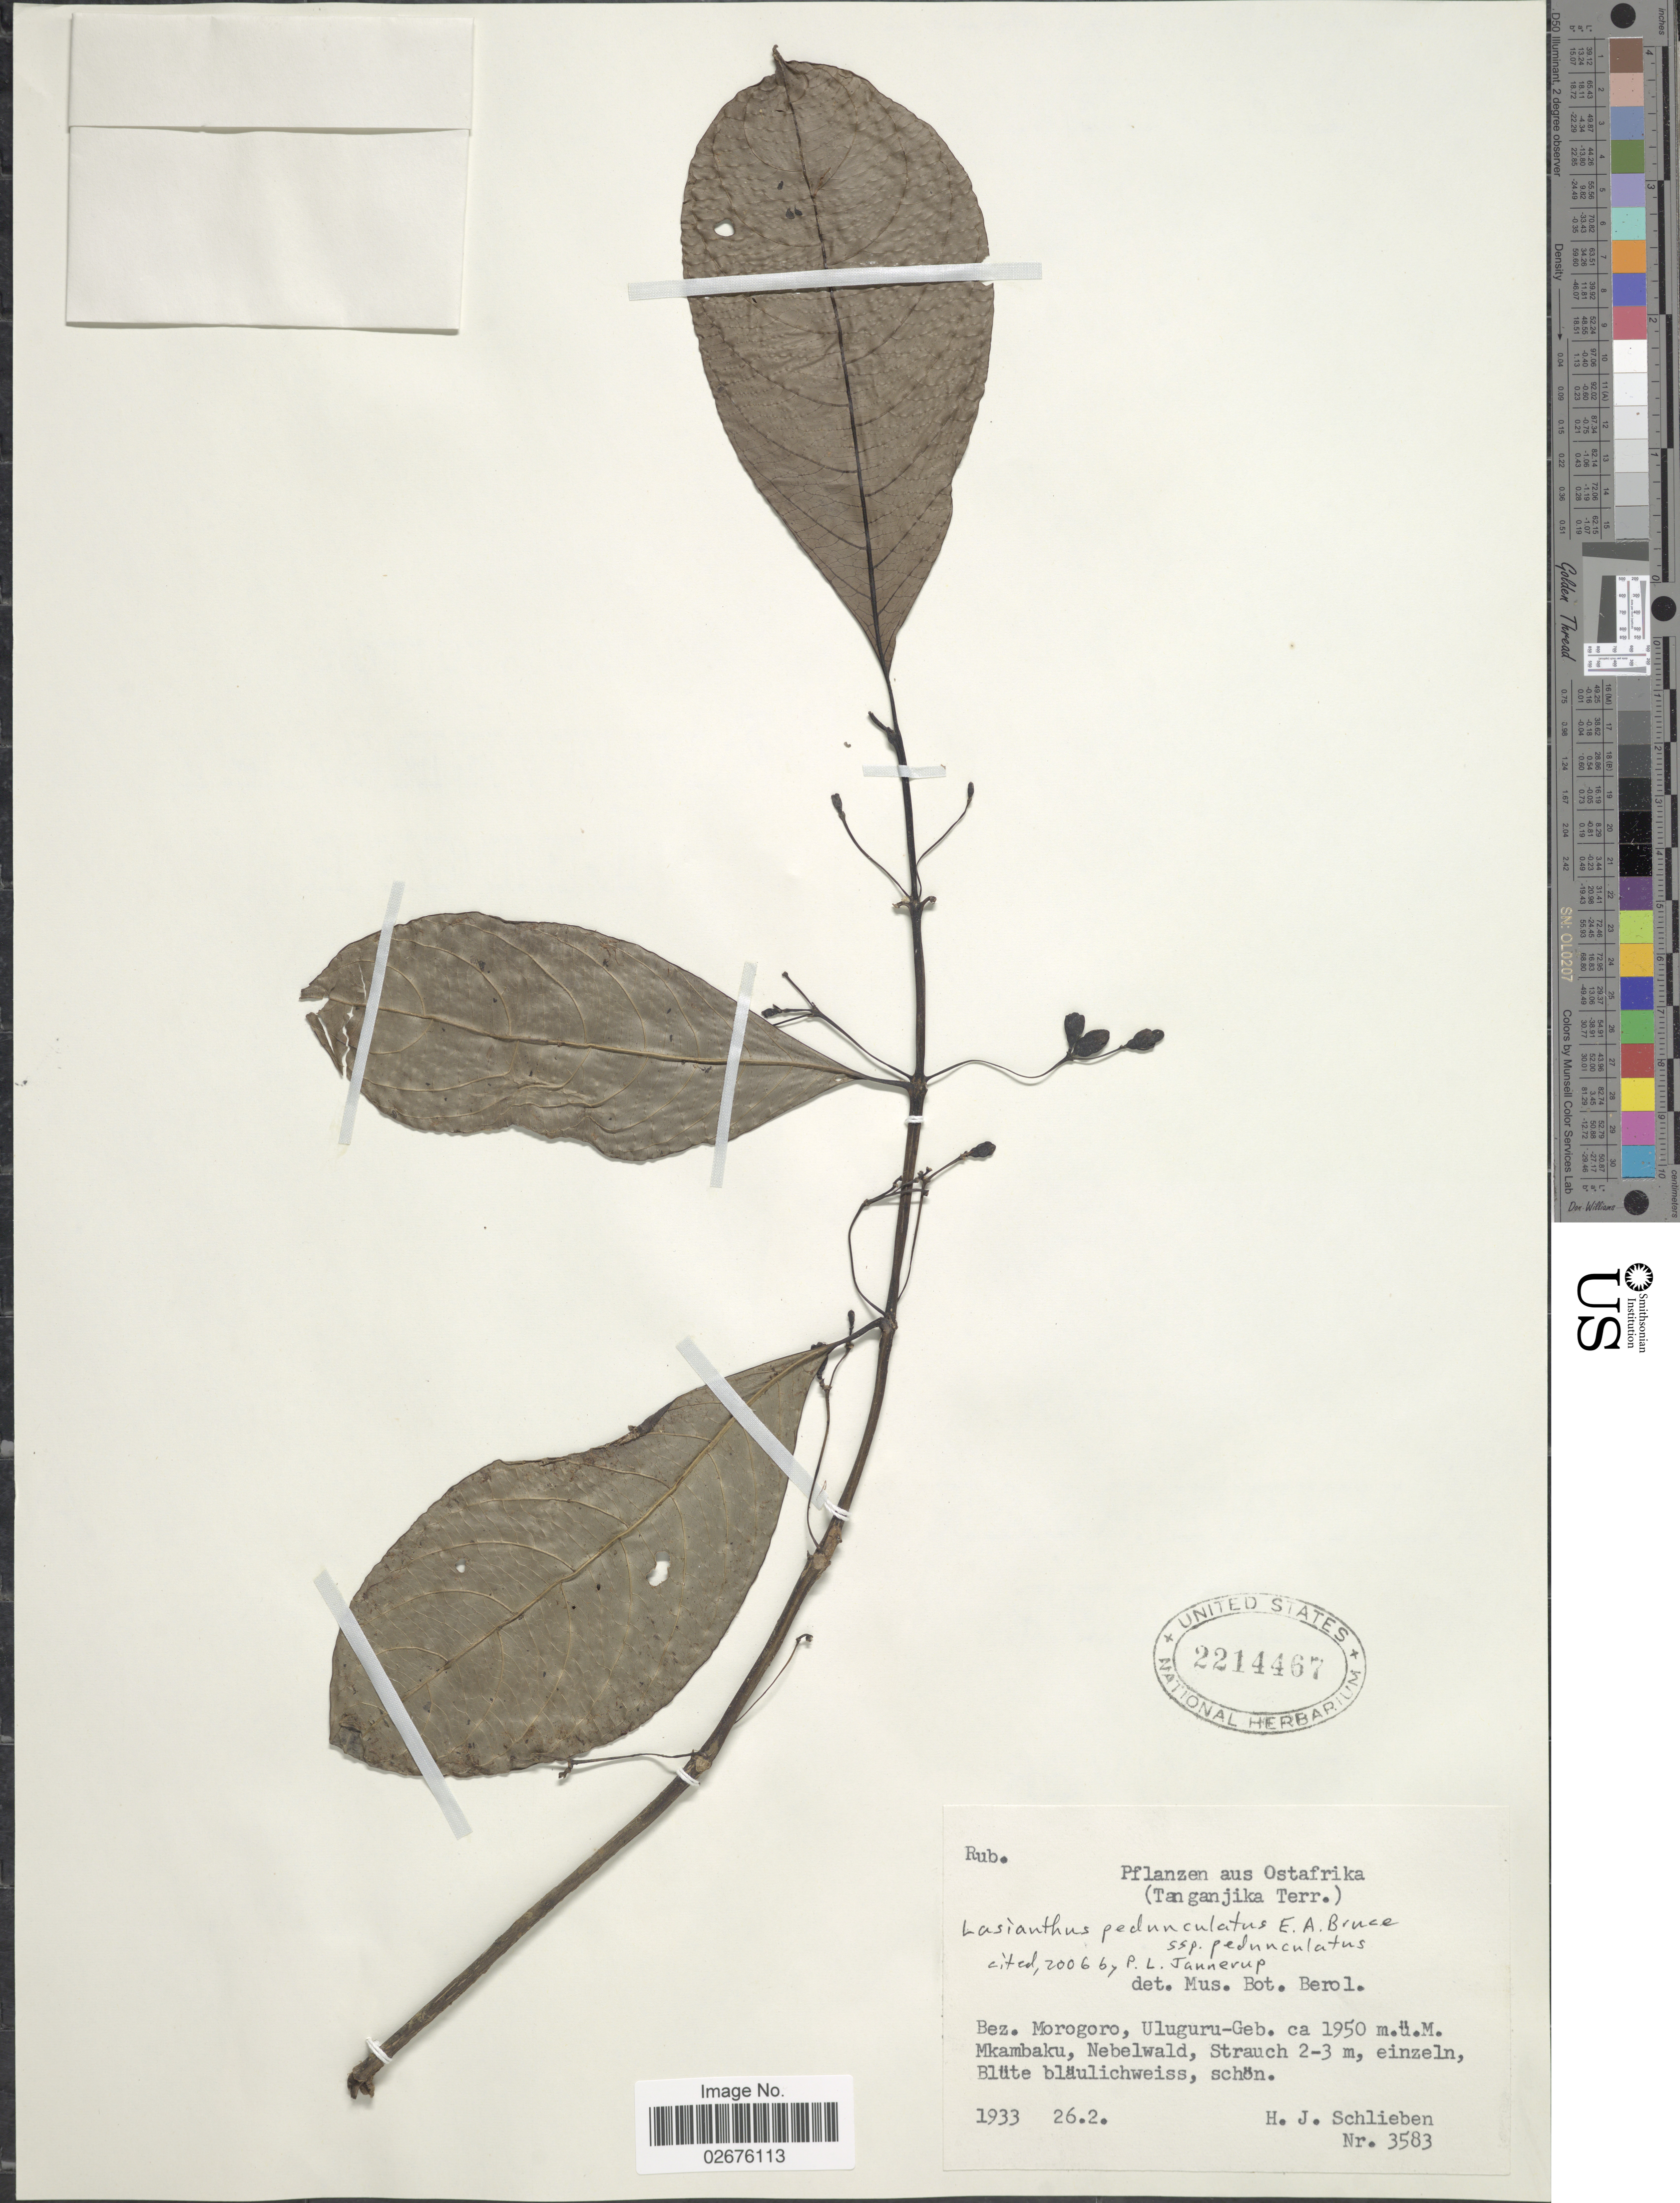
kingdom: Plantae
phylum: Tracheophyta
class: Magnoliopsida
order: Gentianales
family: Rubiaceae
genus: Lasianthus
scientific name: Lasianthus pedunculatus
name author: E.A. Bruce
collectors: H. J. Schlieben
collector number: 3583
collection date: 1933-02-26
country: Tanzania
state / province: Morogoro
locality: Ostafrika (Tanganjika Terr.). Bez. Morogoro, Uluguru-Geb.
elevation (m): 1950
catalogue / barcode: US 2214467